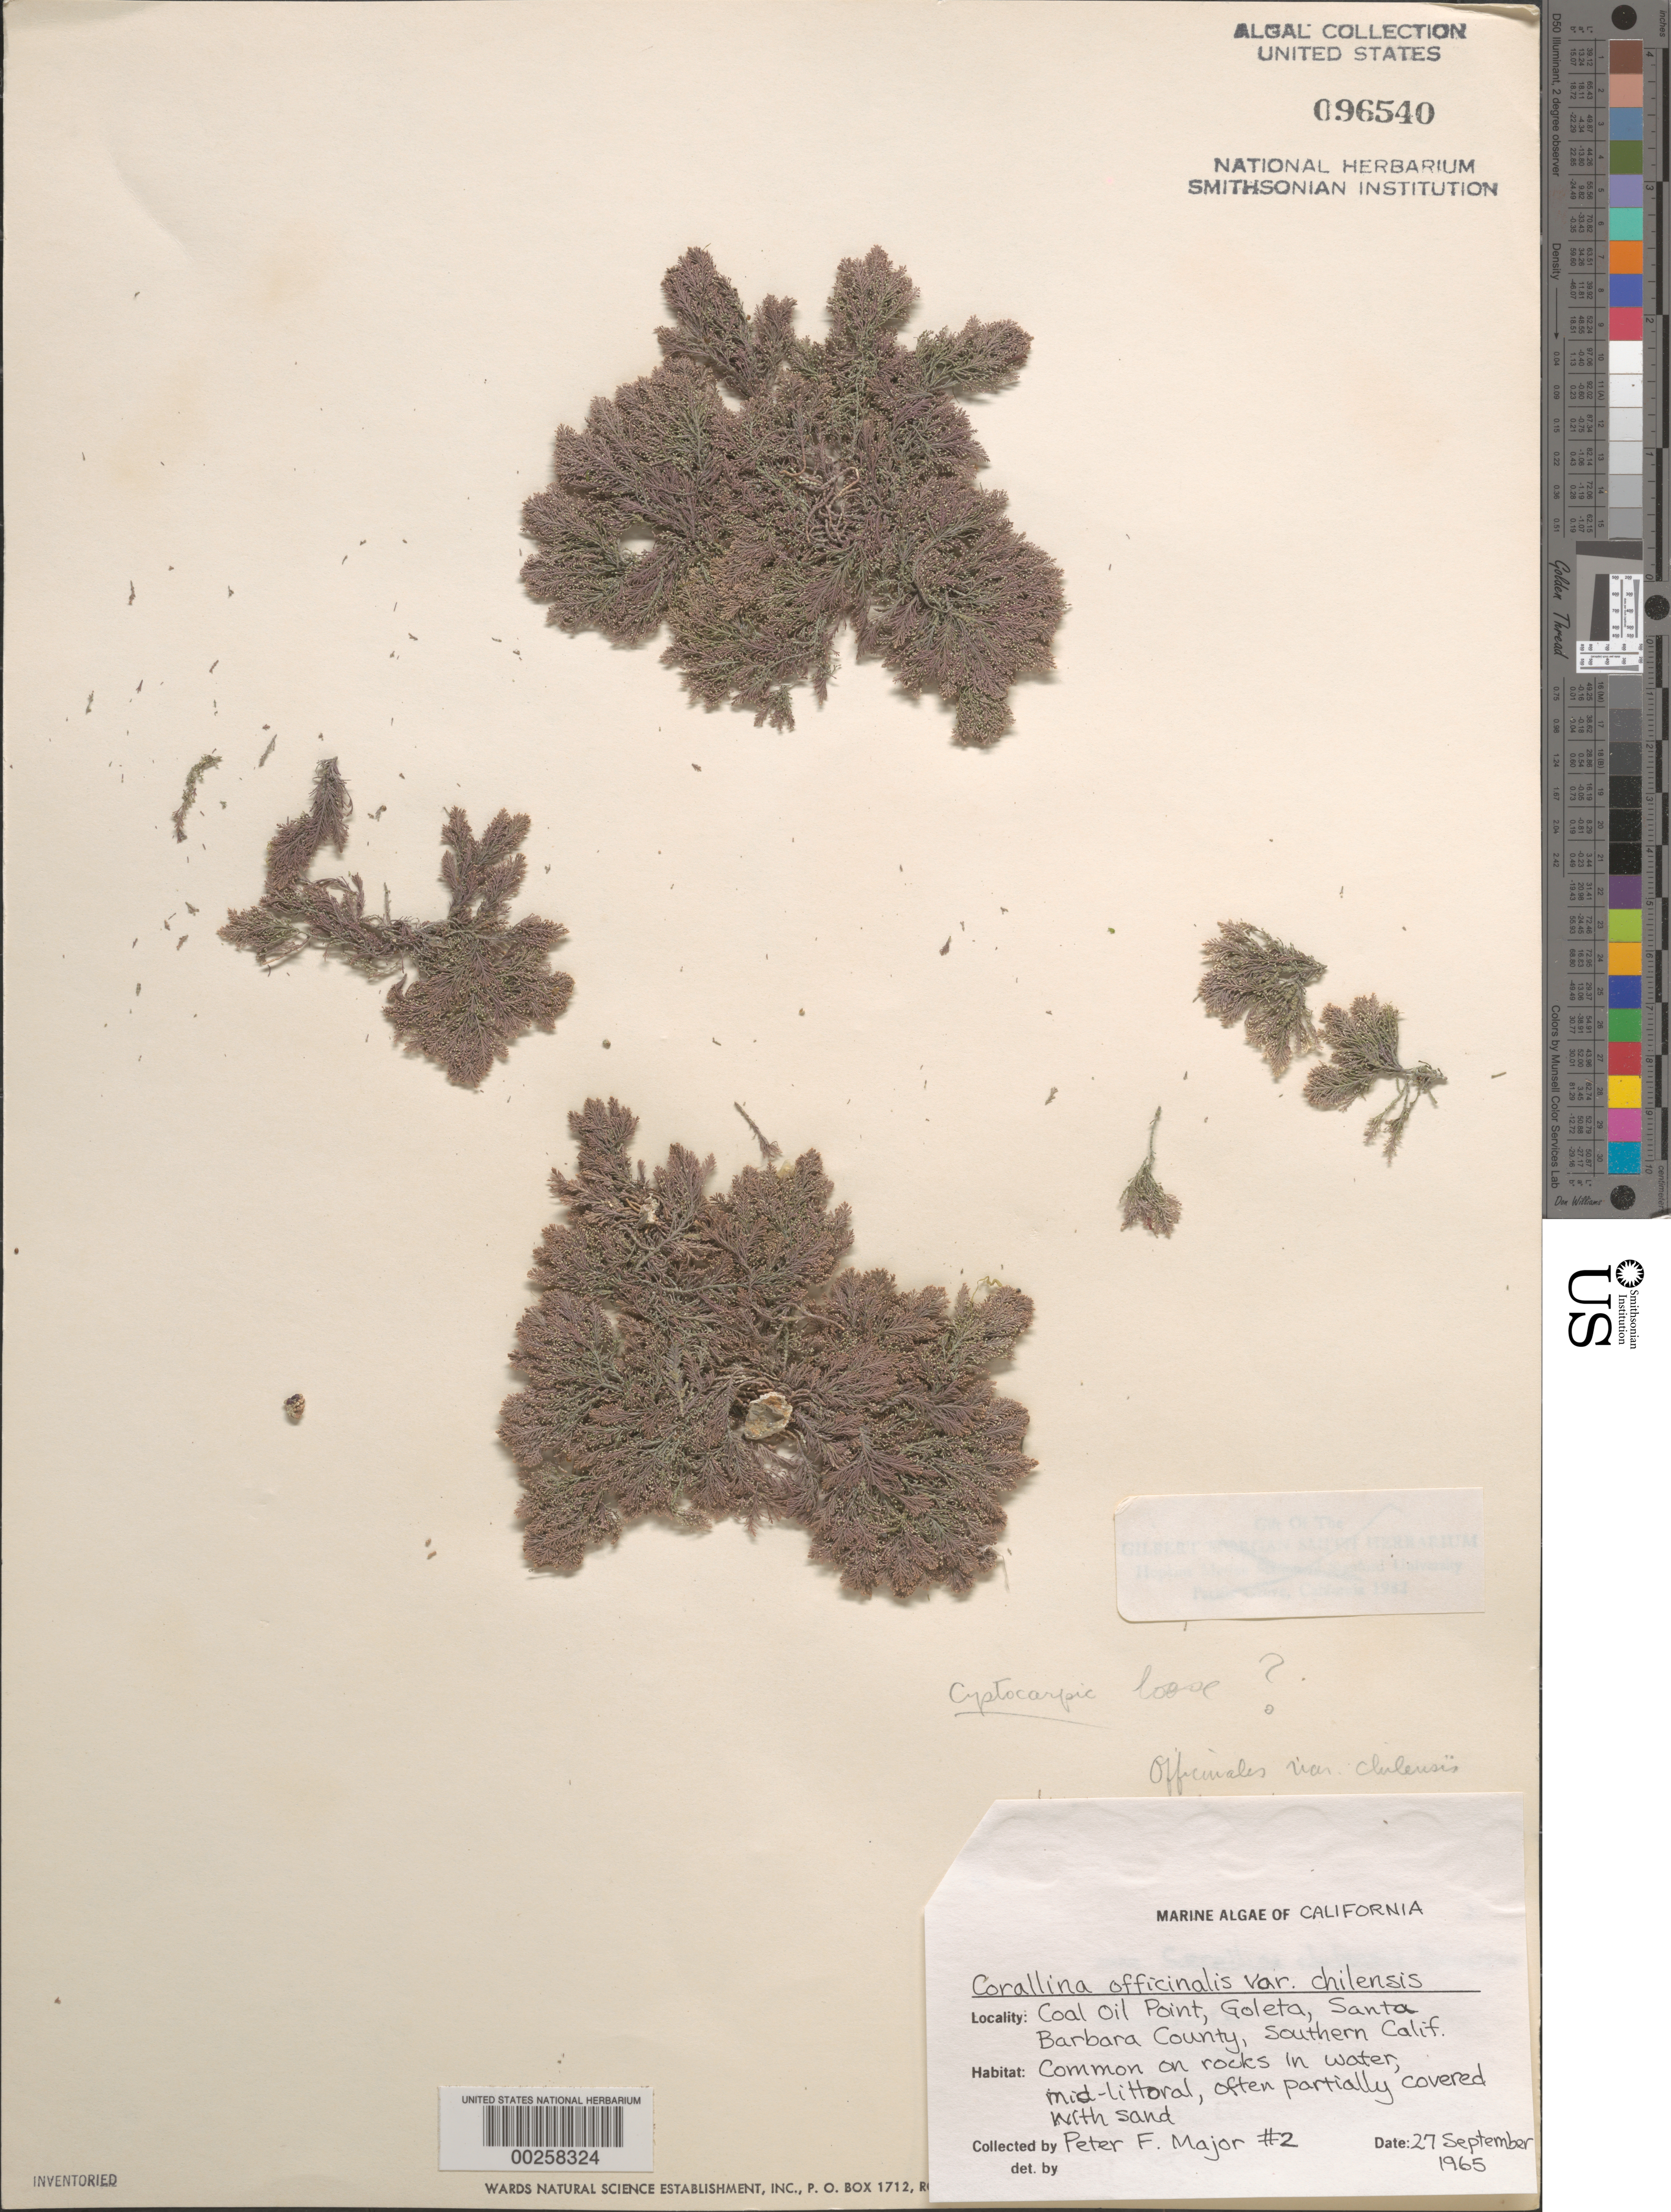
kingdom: Plantae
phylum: Rhodophyta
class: Florideophyceae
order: Corallinales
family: Corallinaceae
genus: Corallina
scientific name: Corallina officinalis var. chilensis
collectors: P. Major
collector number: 2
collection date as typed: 27 Sep 1965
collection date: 1965-09-27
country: United States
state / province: California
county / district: Santa Barbara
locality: Coal Oil Point, Goleta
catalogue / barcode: US 96540